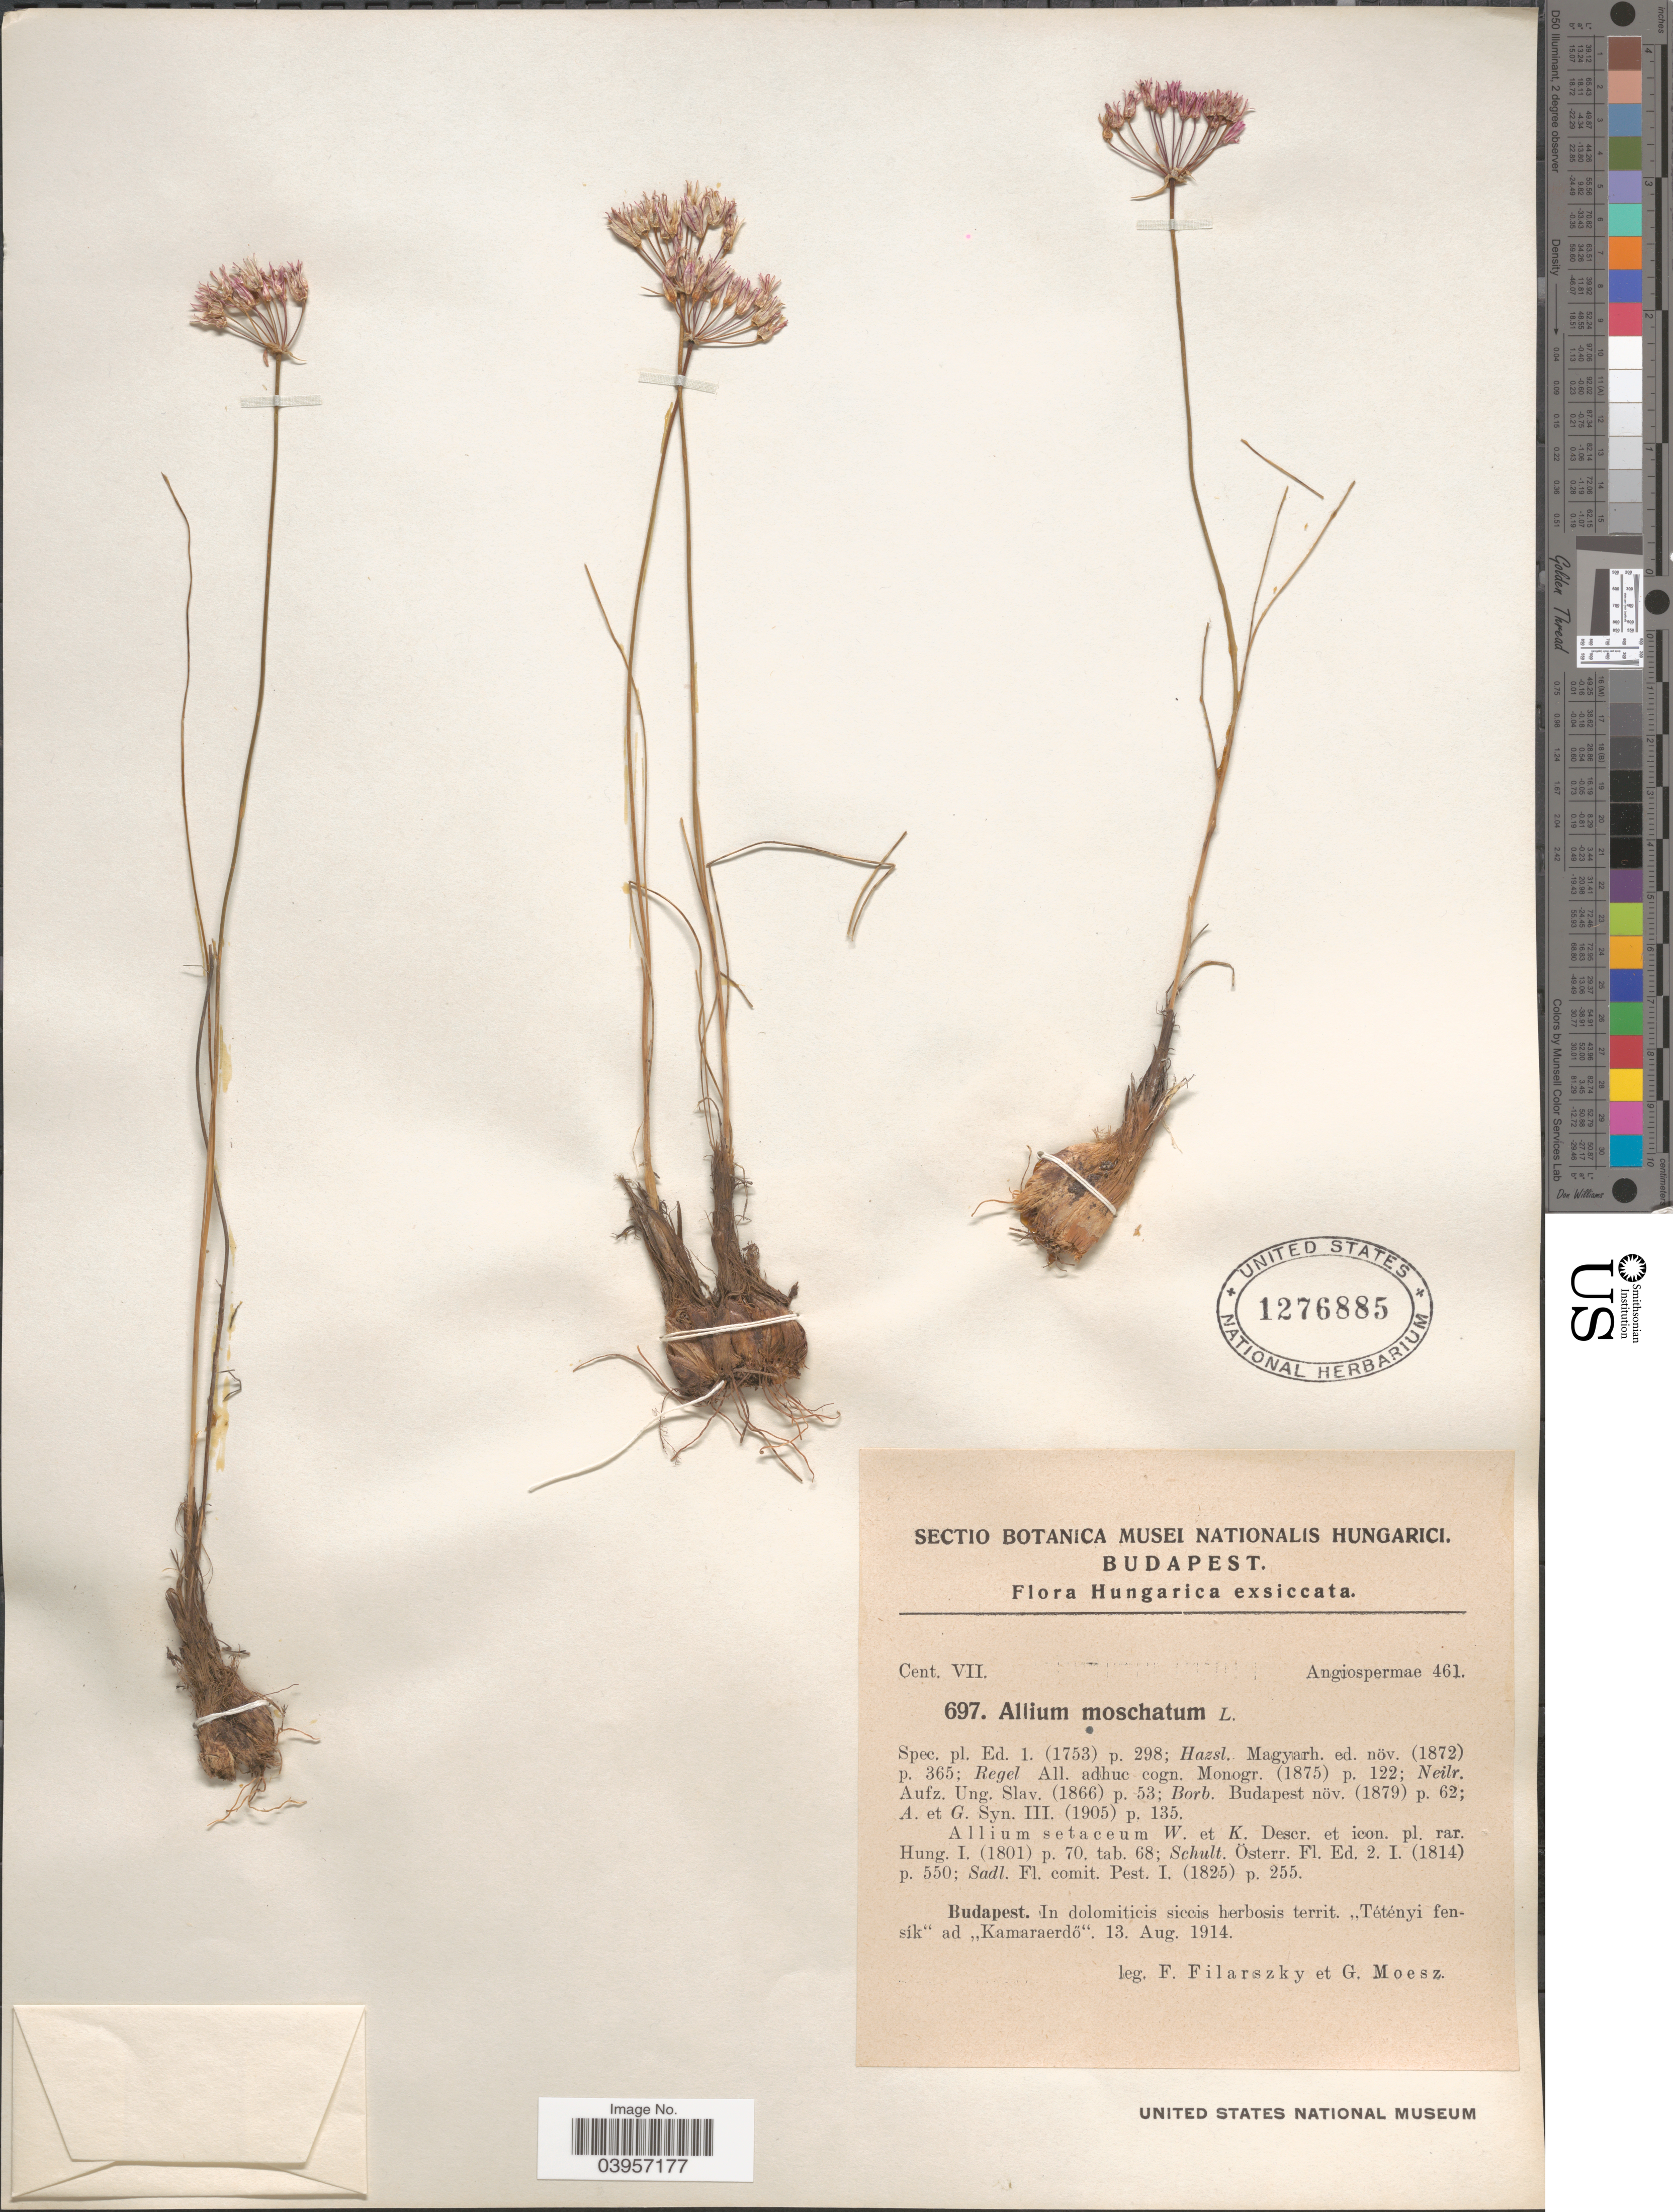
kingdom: Plantae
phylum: Tracheophyta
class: Liliopsida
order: Asparagales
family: Amaryllidaceae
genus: Allium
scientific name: Allium moschatum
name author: L.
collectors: F. Filarszky & G. Moesz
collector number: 697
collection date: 1914-08-13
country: Hungary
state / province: Budapest, Capital District of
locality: Hungarica. Budapest. In dolomiticis siccis herbosis territ. "Tétényi fensík" ad " Kamaraerdo".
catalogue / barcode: US 1276885